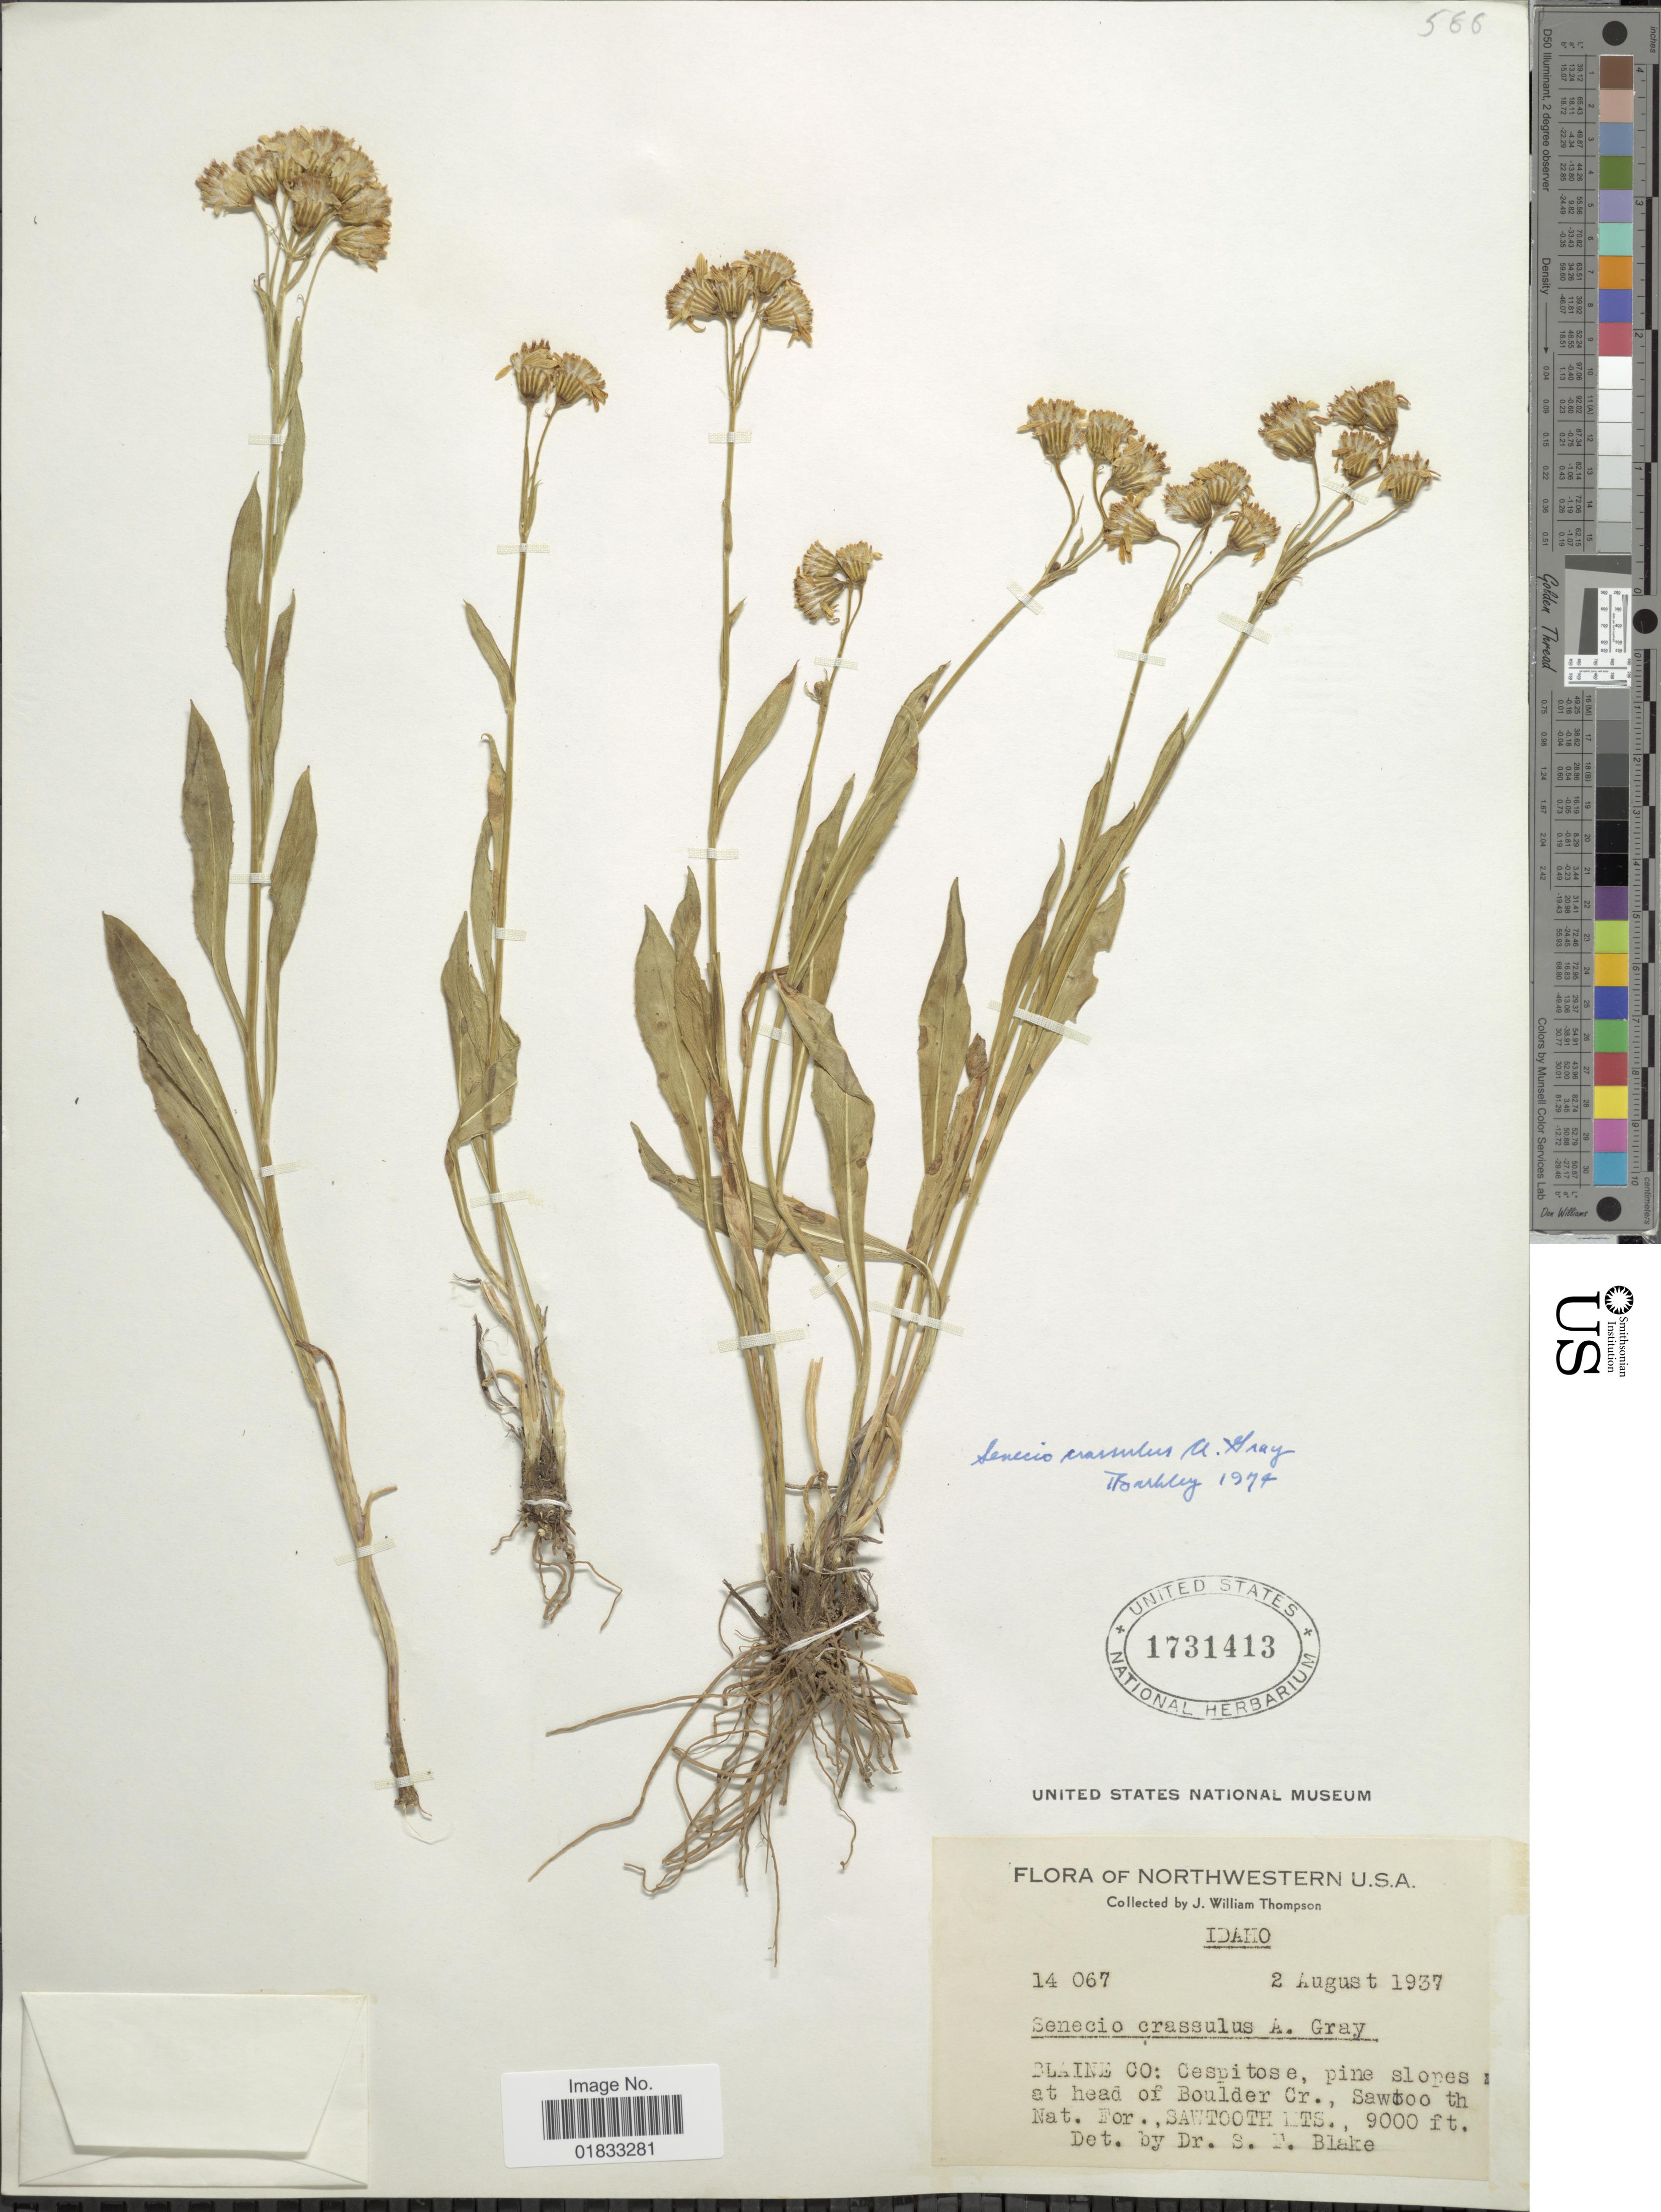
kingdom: Plantae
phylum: Tracheophyta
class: Magnoliopsida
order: Asterales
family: Asteraceae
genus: Senecio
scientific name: Senecio crassulus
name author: A. Gray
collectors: J. W. Thompson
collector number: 14067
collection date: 1937-08-02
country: United States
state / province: Idaho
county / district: Blaine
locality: at head of Boulder Cr. Sawtooth Nat. For., Sawtooth Mts.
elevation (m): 2743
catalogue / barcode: US 1731413